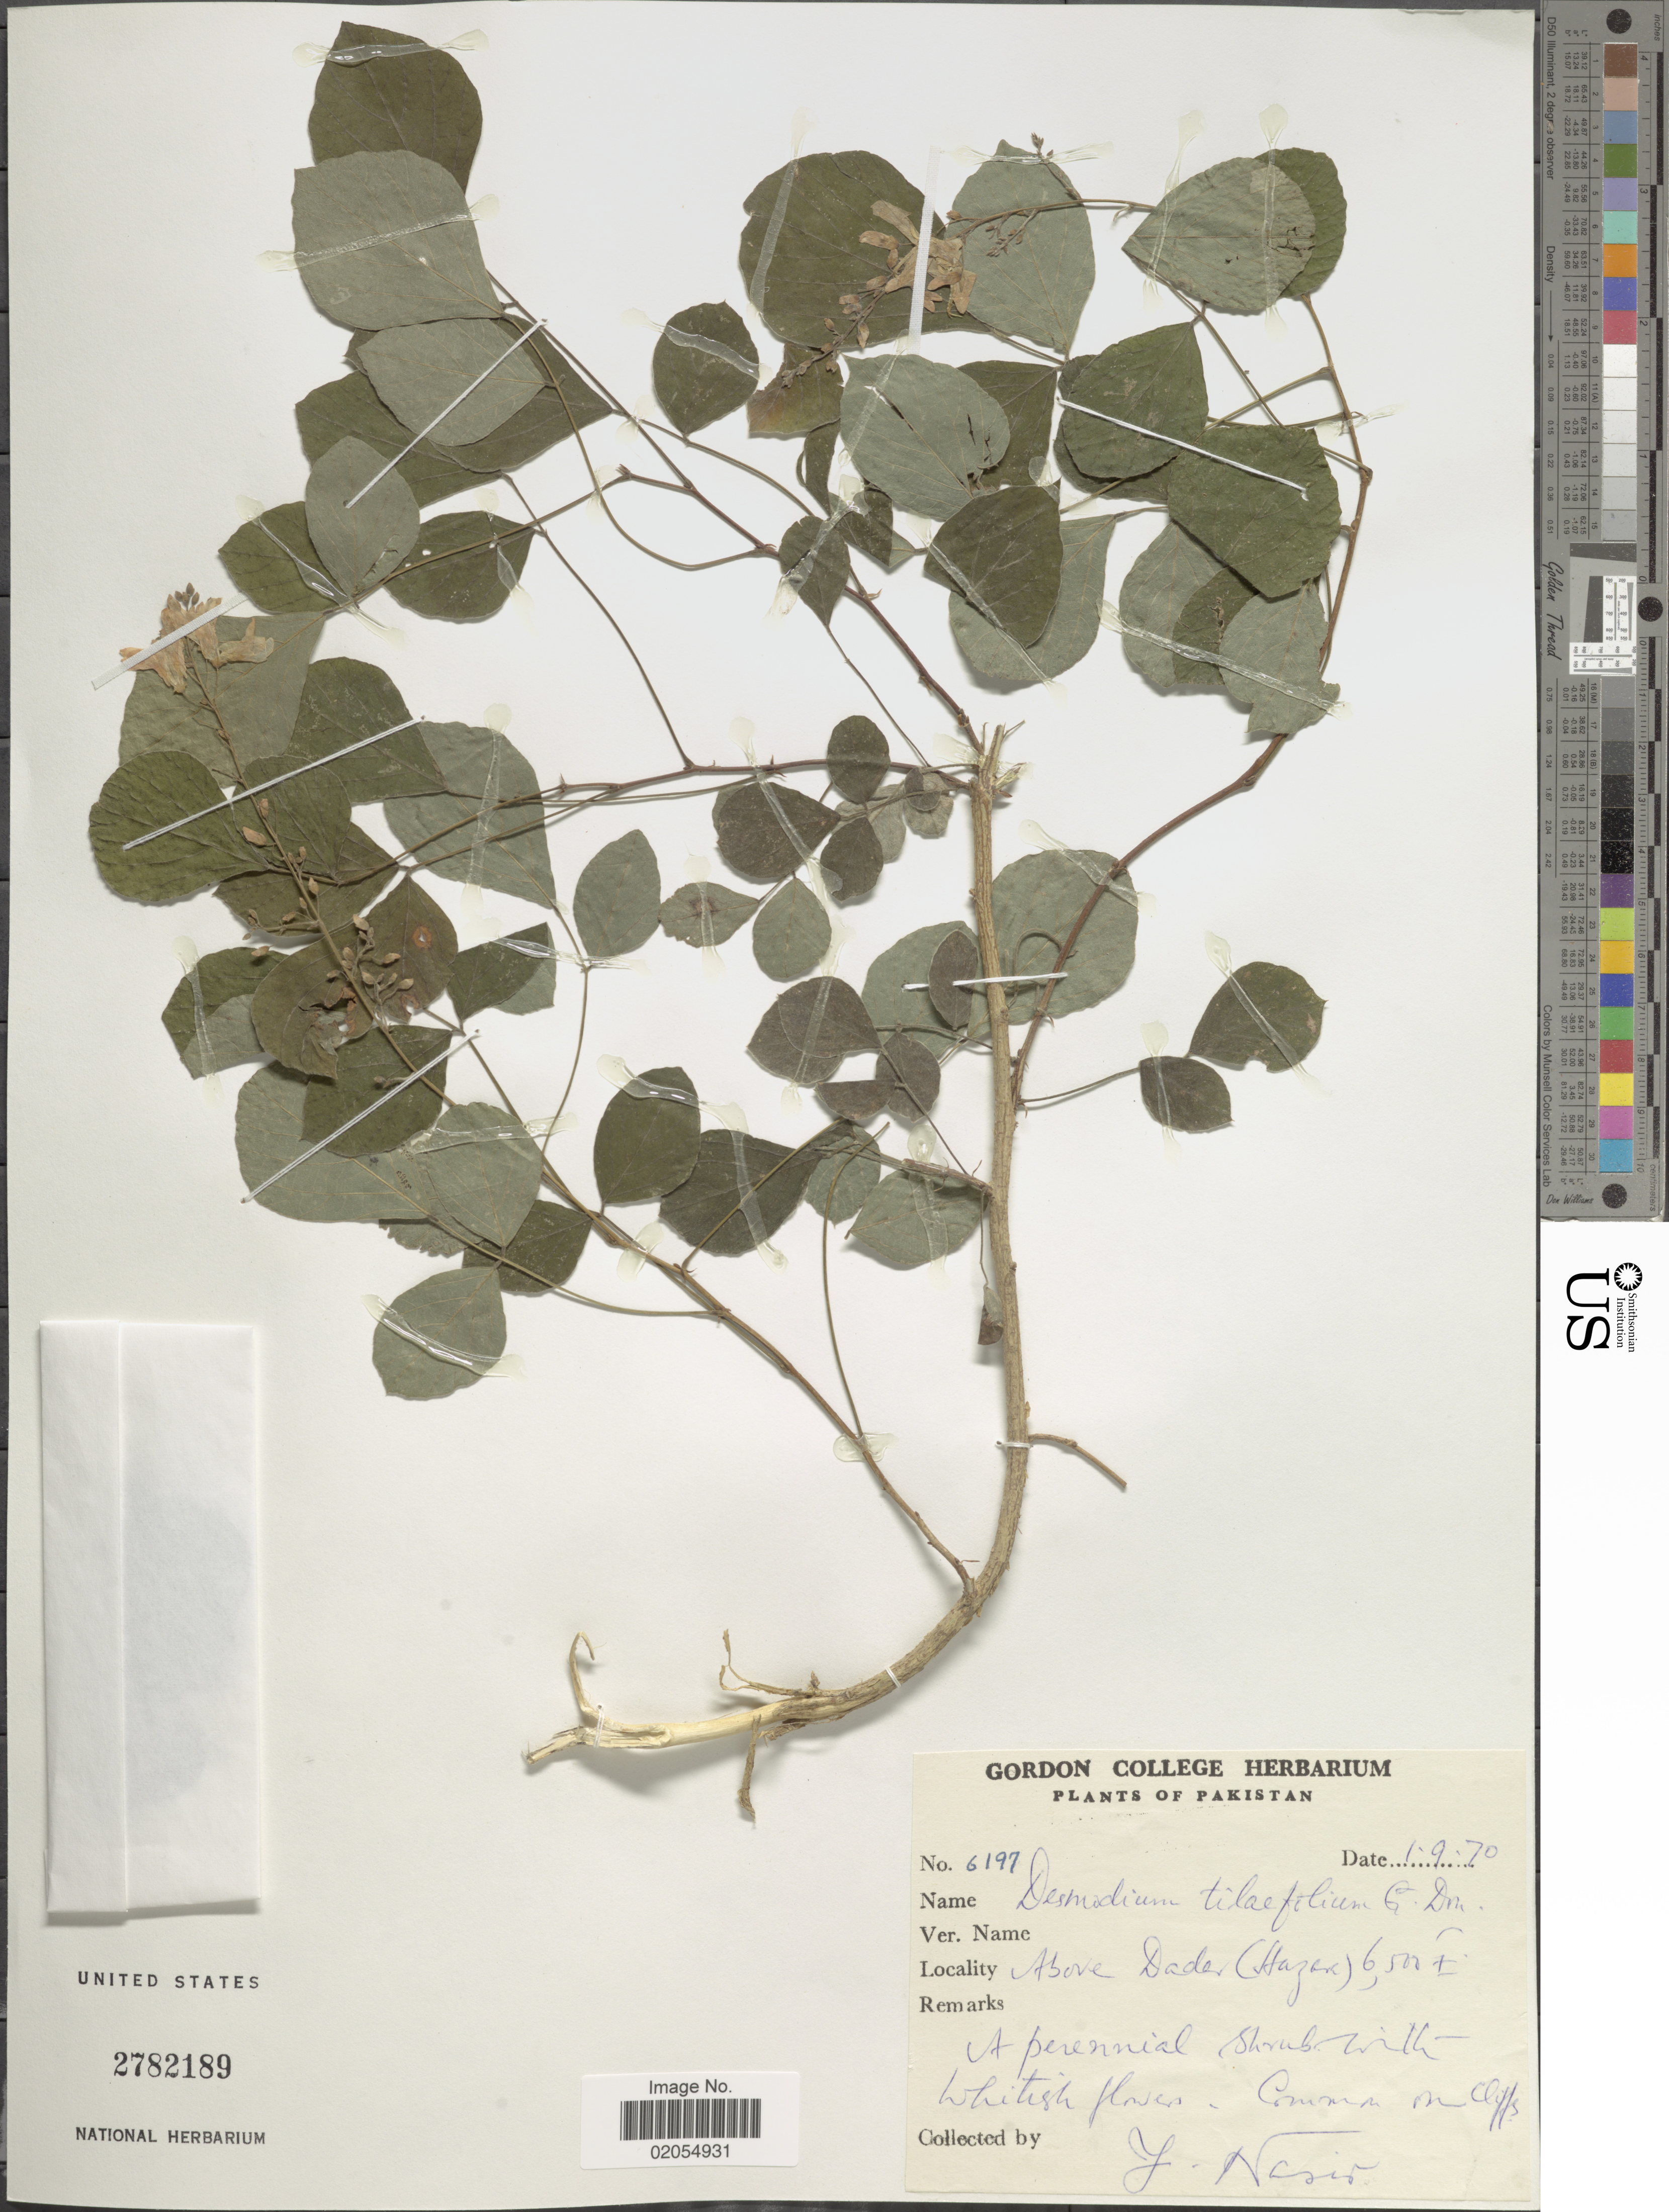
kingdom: Plantae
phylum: Tracheophyta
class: Magnoliopsida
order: Fabales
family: Fabaceae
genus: Sunhangia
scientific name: Sunhangia elegans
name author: (DC.) H. Ohashi & K. Ohashi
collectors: Y. Nasir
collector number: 6197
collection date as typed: Transcribed d/m/y: 1/9/70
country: Pakistan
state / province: Khyber Pakhtunkhwa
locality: Above Dadar (Hazar)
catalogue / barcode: US 2782189